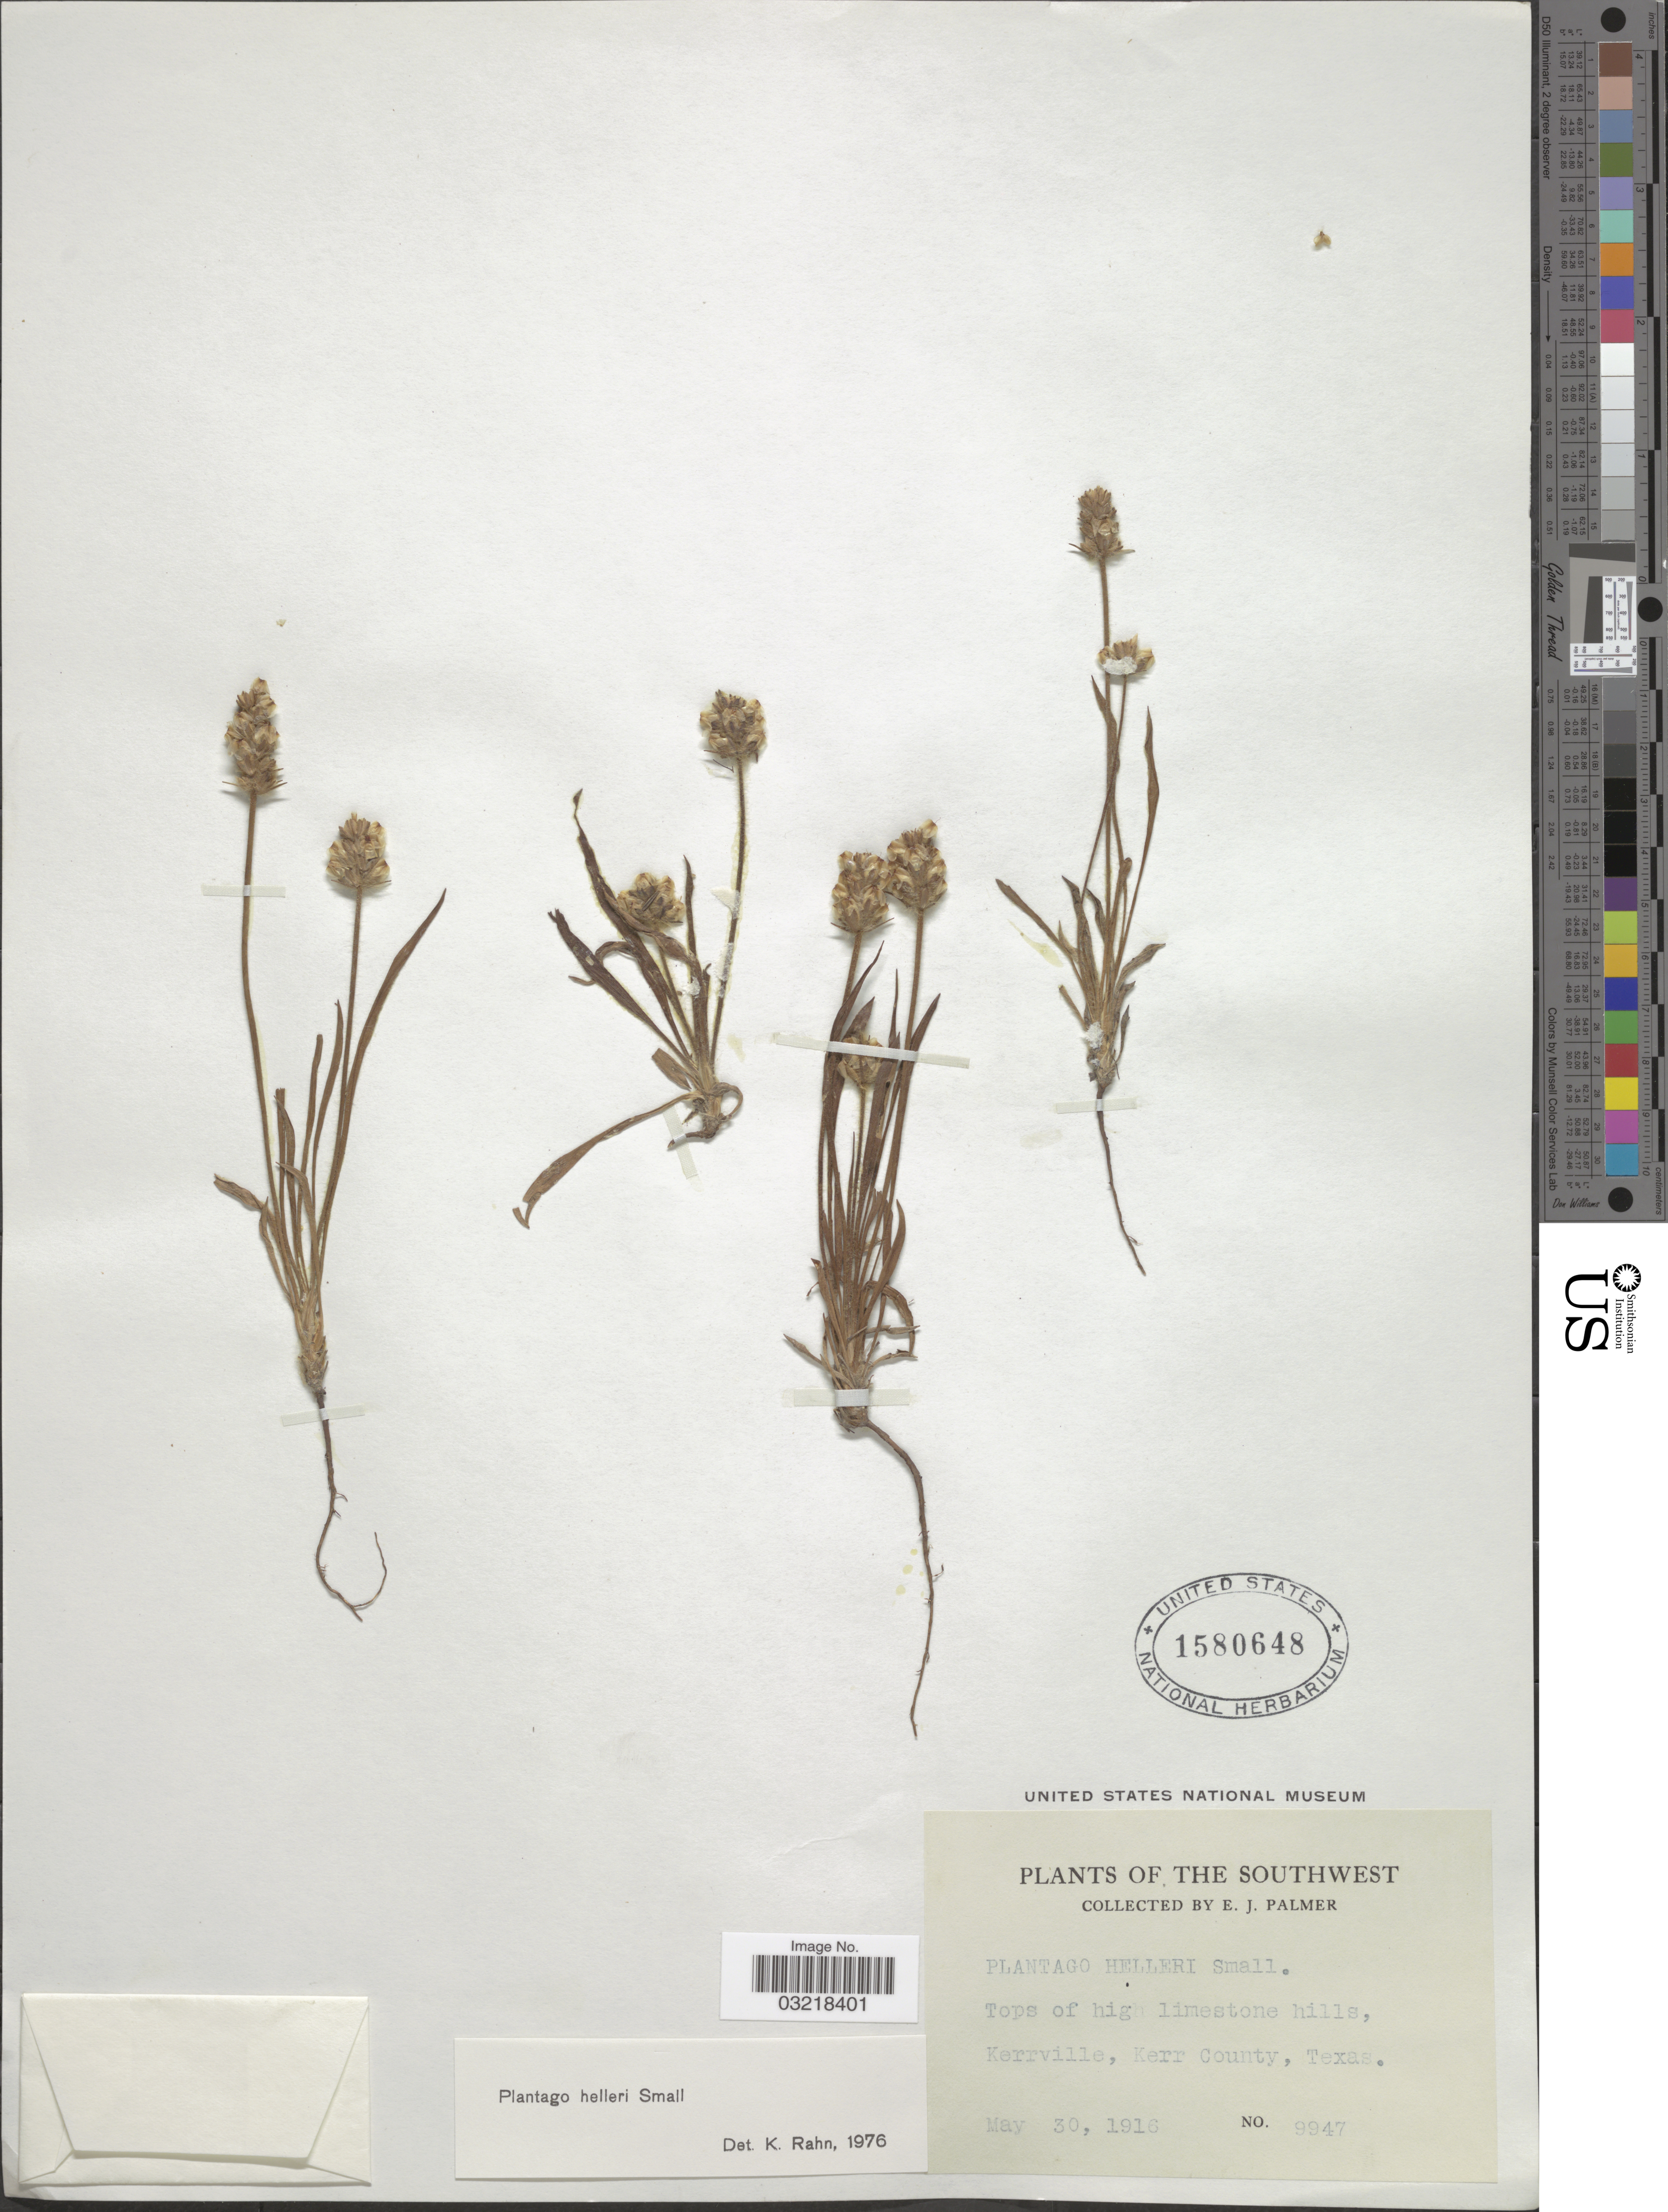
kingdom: Plantae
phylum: Tracheophyta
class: Magnoliopsida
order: Lamiales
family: Plantaginaceae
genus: Plantago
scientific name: Plantago helleri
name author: Small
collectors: E. J. Palmer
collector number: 9947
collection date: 1916-05-30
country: United States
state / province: Texas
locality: The Southwest. Kerrville, Kerr County.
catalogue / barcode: US 1580648